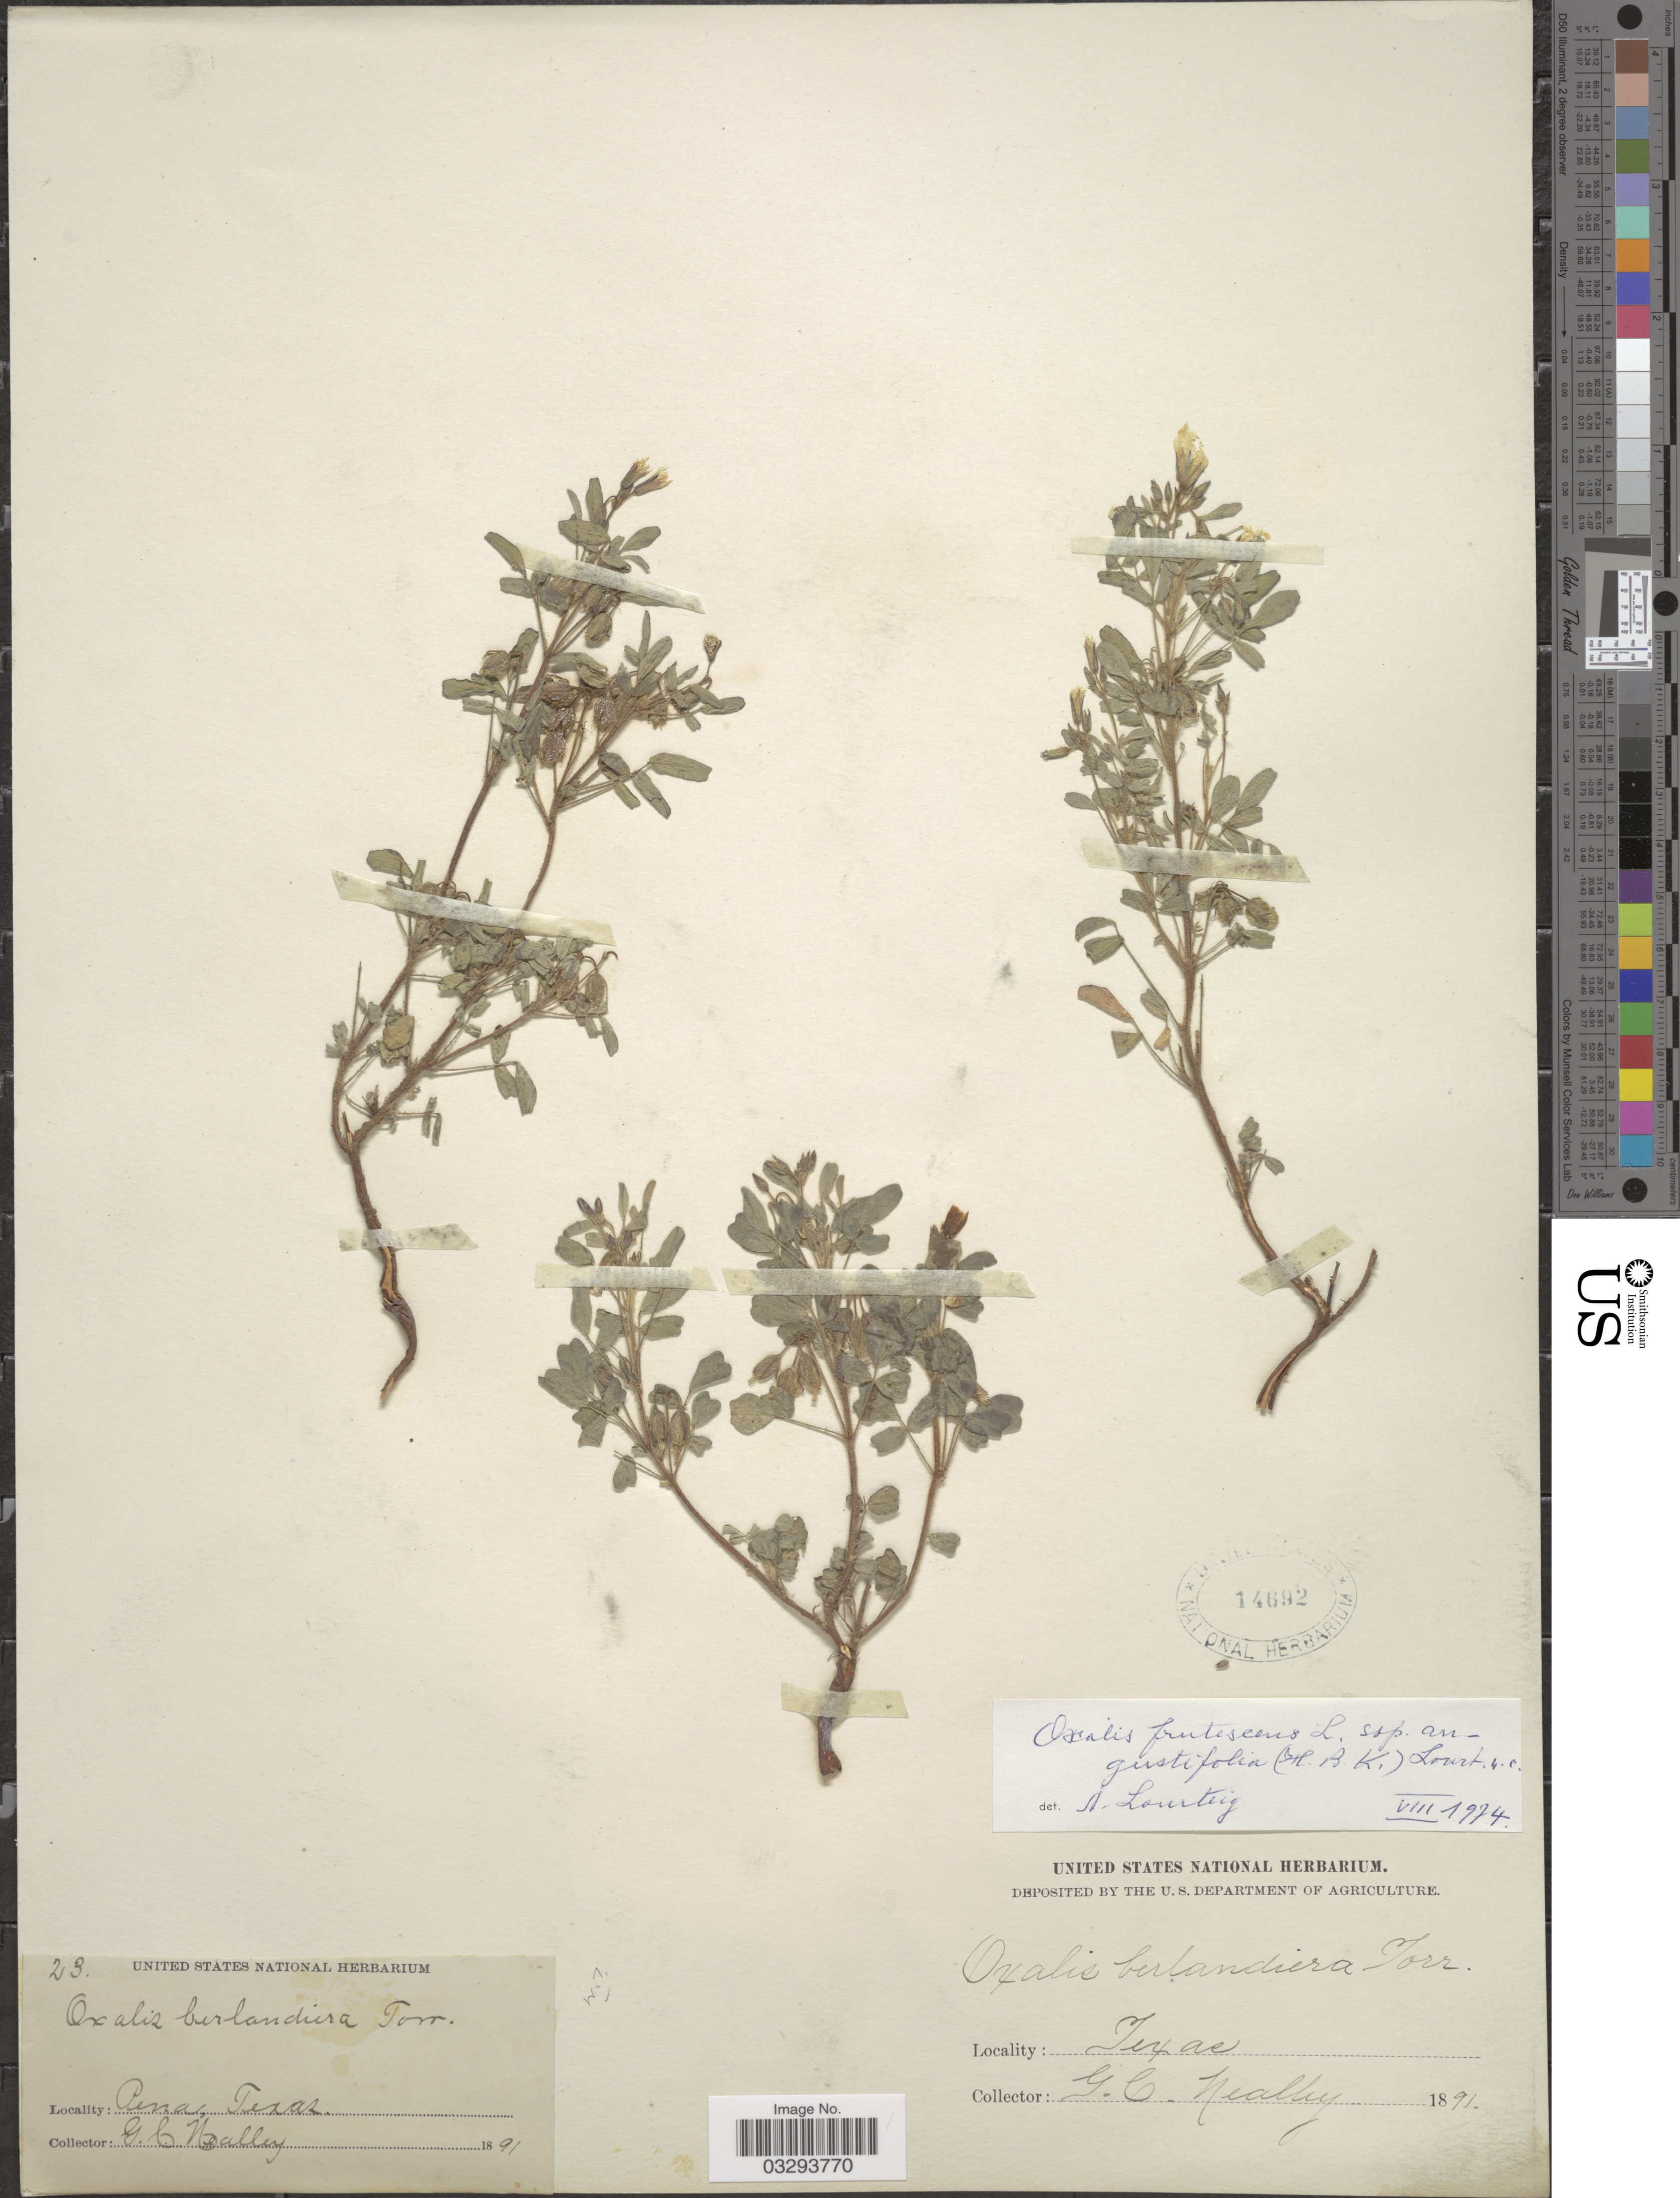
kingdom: Plantae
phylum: Tracheophyta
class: Magnoliopsida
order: Oxalidales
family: Oxalidaceae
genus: Oxalis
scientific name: Oxalis frutescens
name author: L.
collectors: G. C. Nealley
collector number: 23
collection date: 1891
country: United States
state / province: Texas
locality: Pena.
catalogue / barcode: US 14692